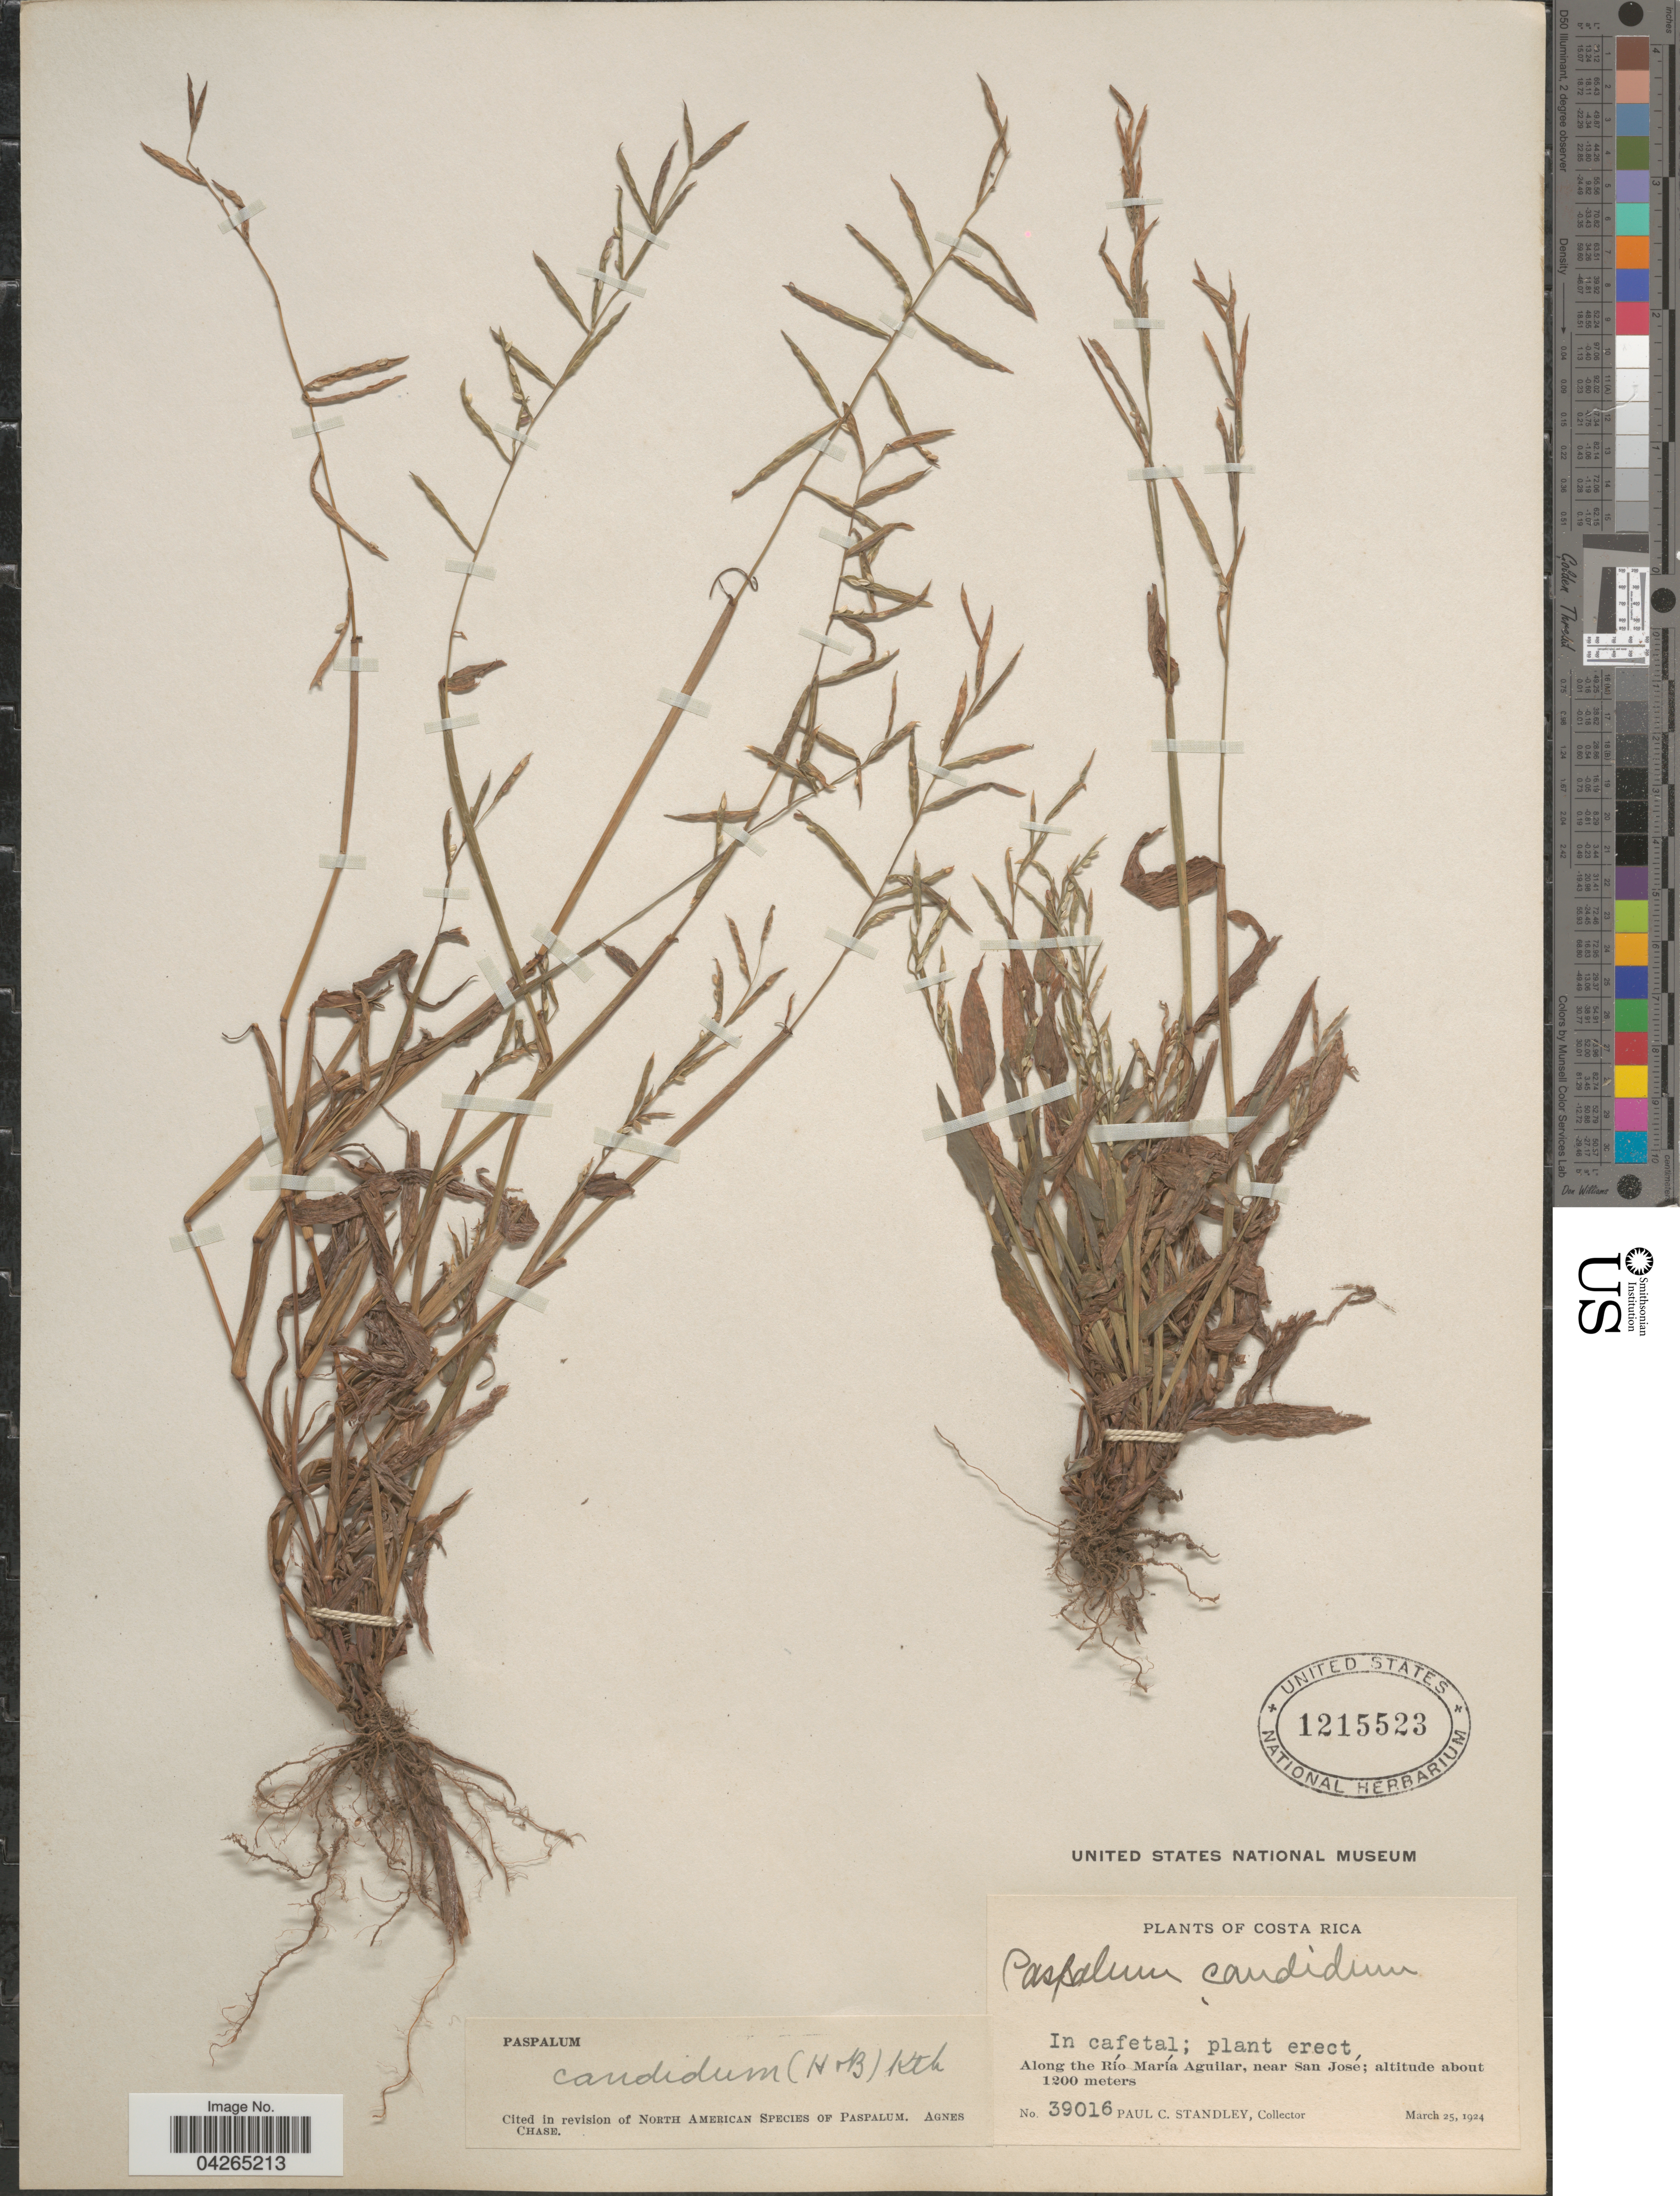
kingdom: Plantae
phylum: Tracheophyta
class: Liliopsida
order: Poales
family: Poaceae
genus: Paspalum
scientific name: Paspalum candidum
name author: (Humb. & Bonpl. ex Fleugge) Kunth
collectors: P. C. Standley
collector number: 39016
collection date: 1924-03-25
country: Costa Rica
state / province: San José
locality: Along the Río María Aguilar, near San José.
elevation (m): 1200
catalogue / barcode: US 1215523